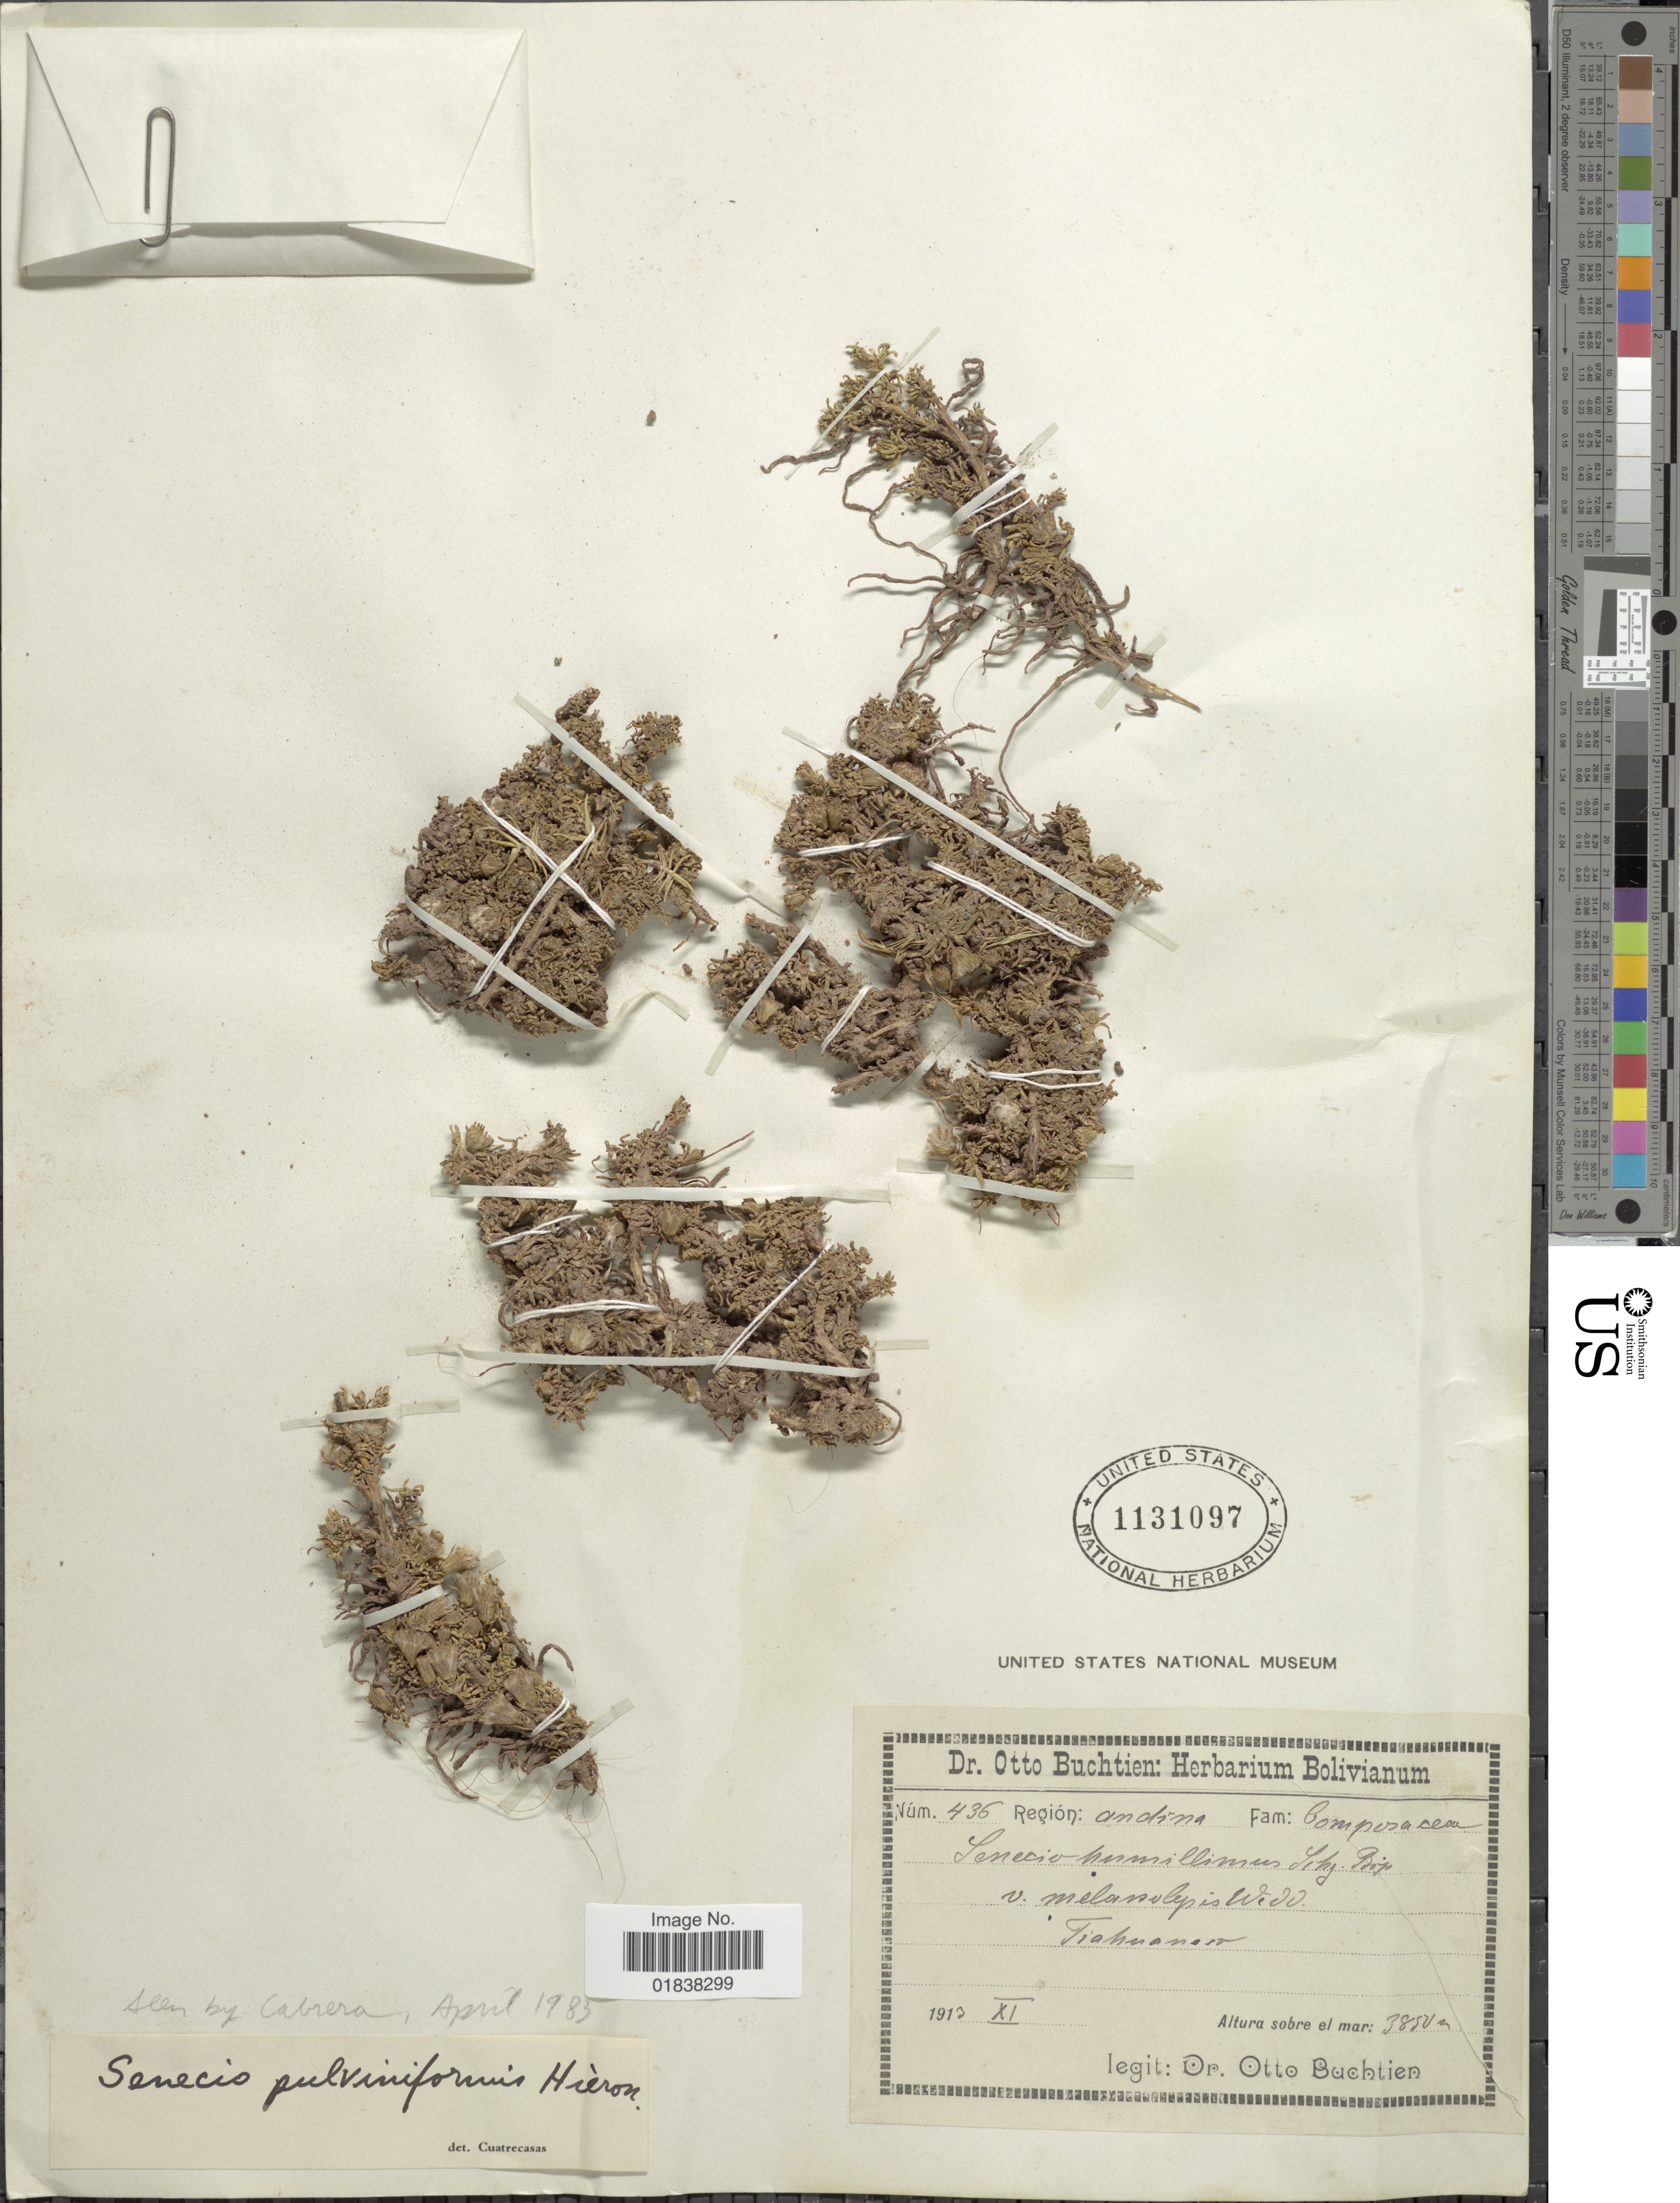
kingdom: Plantae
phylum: Tracheophyta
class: Magnoliopsida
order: Asterales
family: Asteraceae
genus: Senecio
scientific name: Senecio humillimus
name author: Sch. Bip.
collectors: O. Buchtien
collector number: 436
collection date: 1913-11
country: Bolivia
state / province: La Paz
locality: Tiahuanaco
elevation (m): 3850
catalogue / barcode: US 1131097